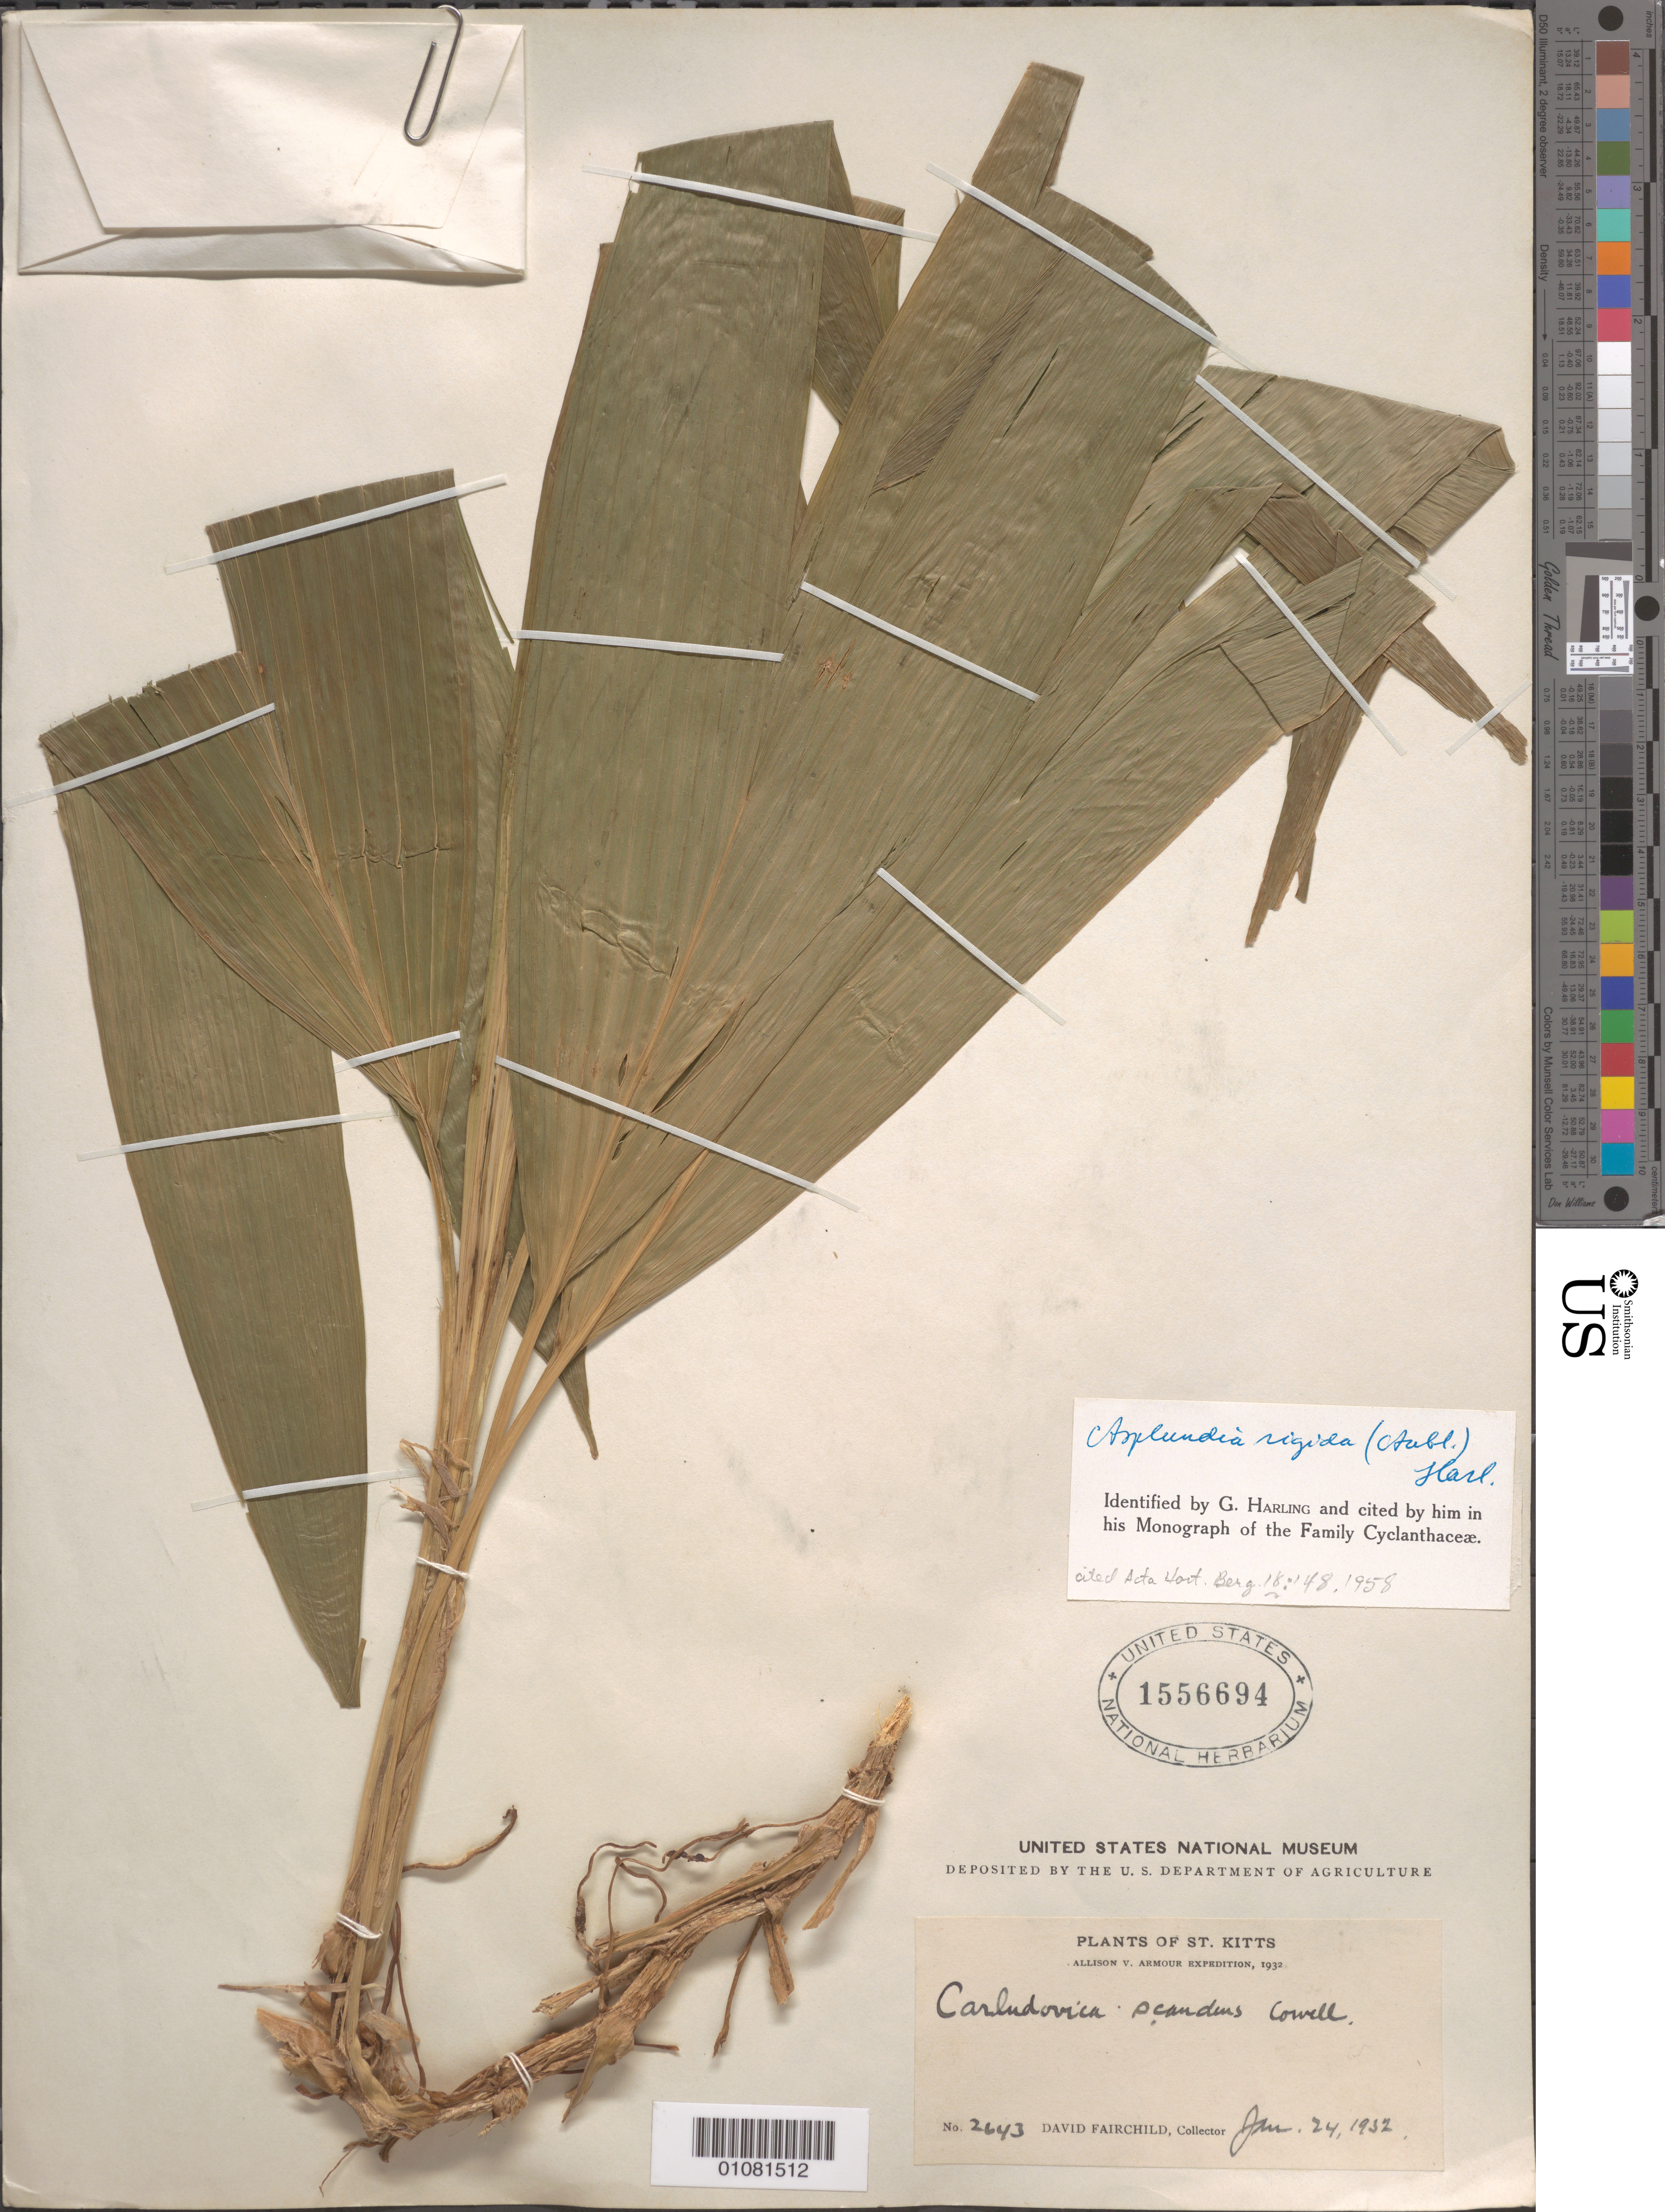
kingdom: Plantae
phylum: Tracheophyta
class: Liliopsida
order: Pandanales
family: Cyclanthaceae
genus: Asplundia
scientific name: Asplundia rigida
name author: (Aubl.) Harling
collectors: D. Fairchild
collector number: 2643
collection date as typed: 24 Jan 1932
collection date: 1932-01-24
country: St. Christopher-Nevis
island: St. Christopher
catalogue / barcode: US 1556694